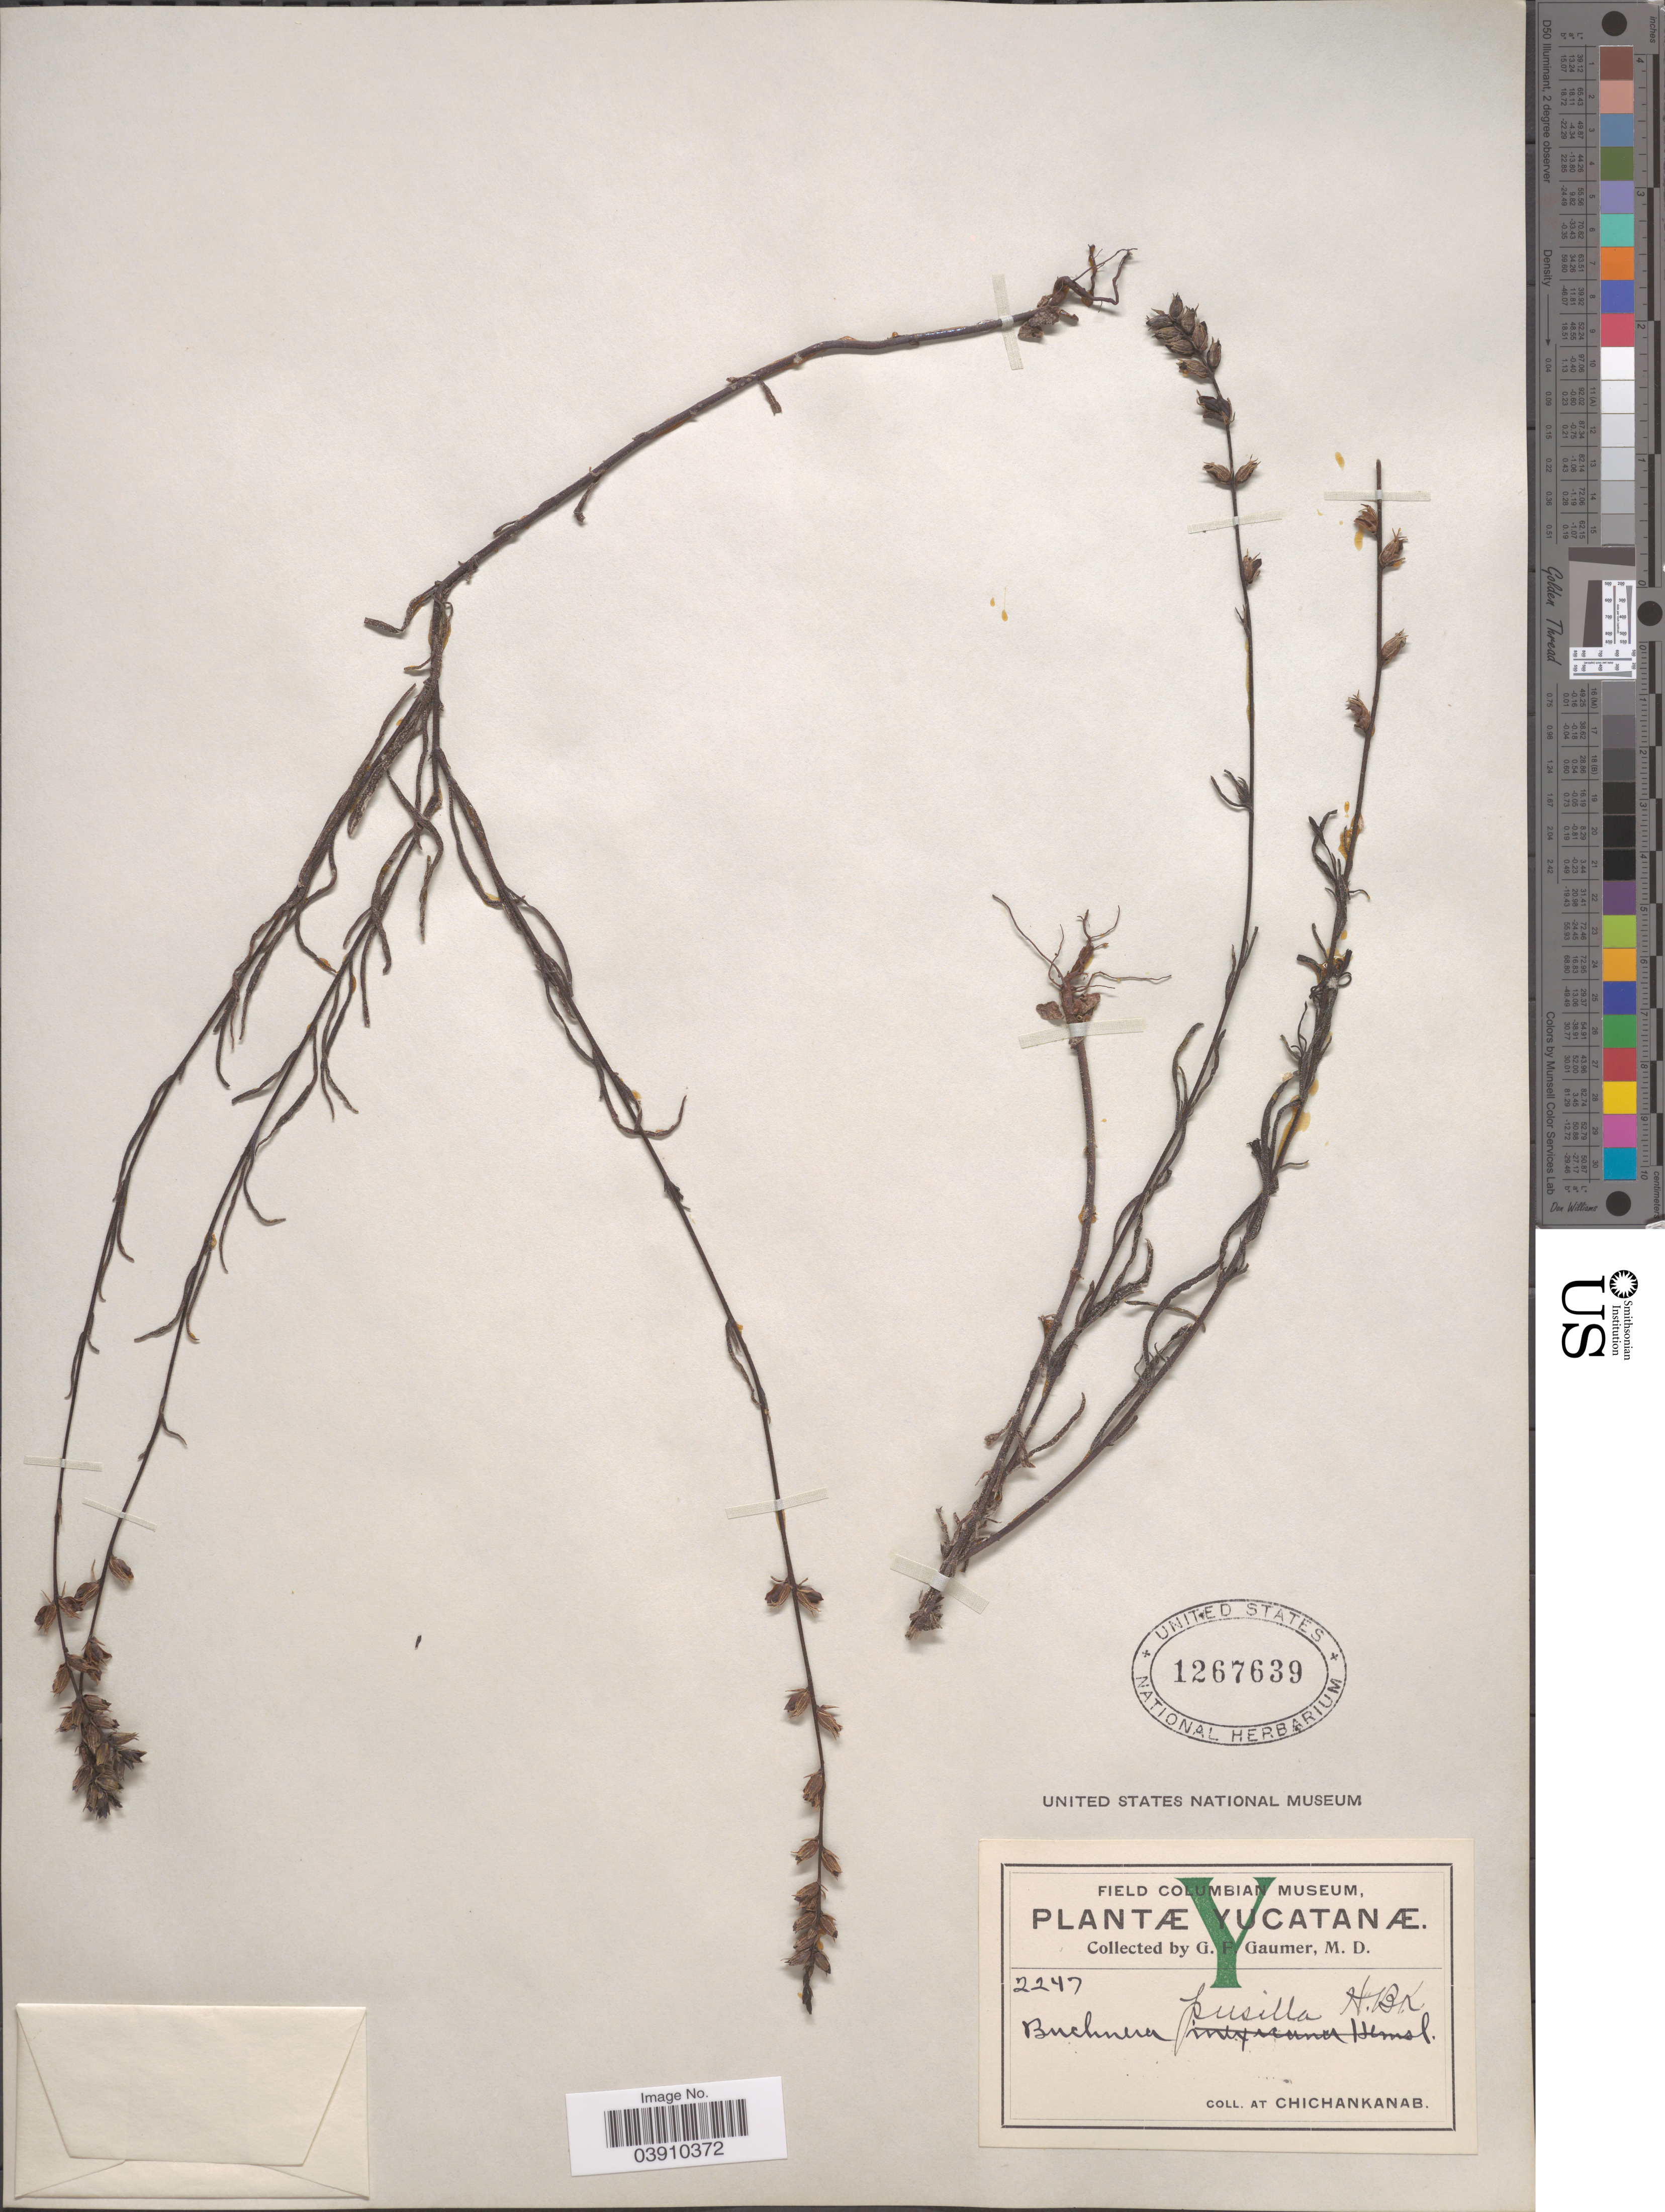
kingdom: Plantae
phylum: Tracheophyta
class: Magnoliopsida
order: Lamiales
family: Orobanchaceae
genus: Buchnera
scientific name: Buchnera pusilla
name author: Kunth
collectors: G. F. Gaumer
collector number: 2247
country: Mexico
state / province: Yucatán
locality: At Chichancanab.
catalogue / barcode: US 1267639